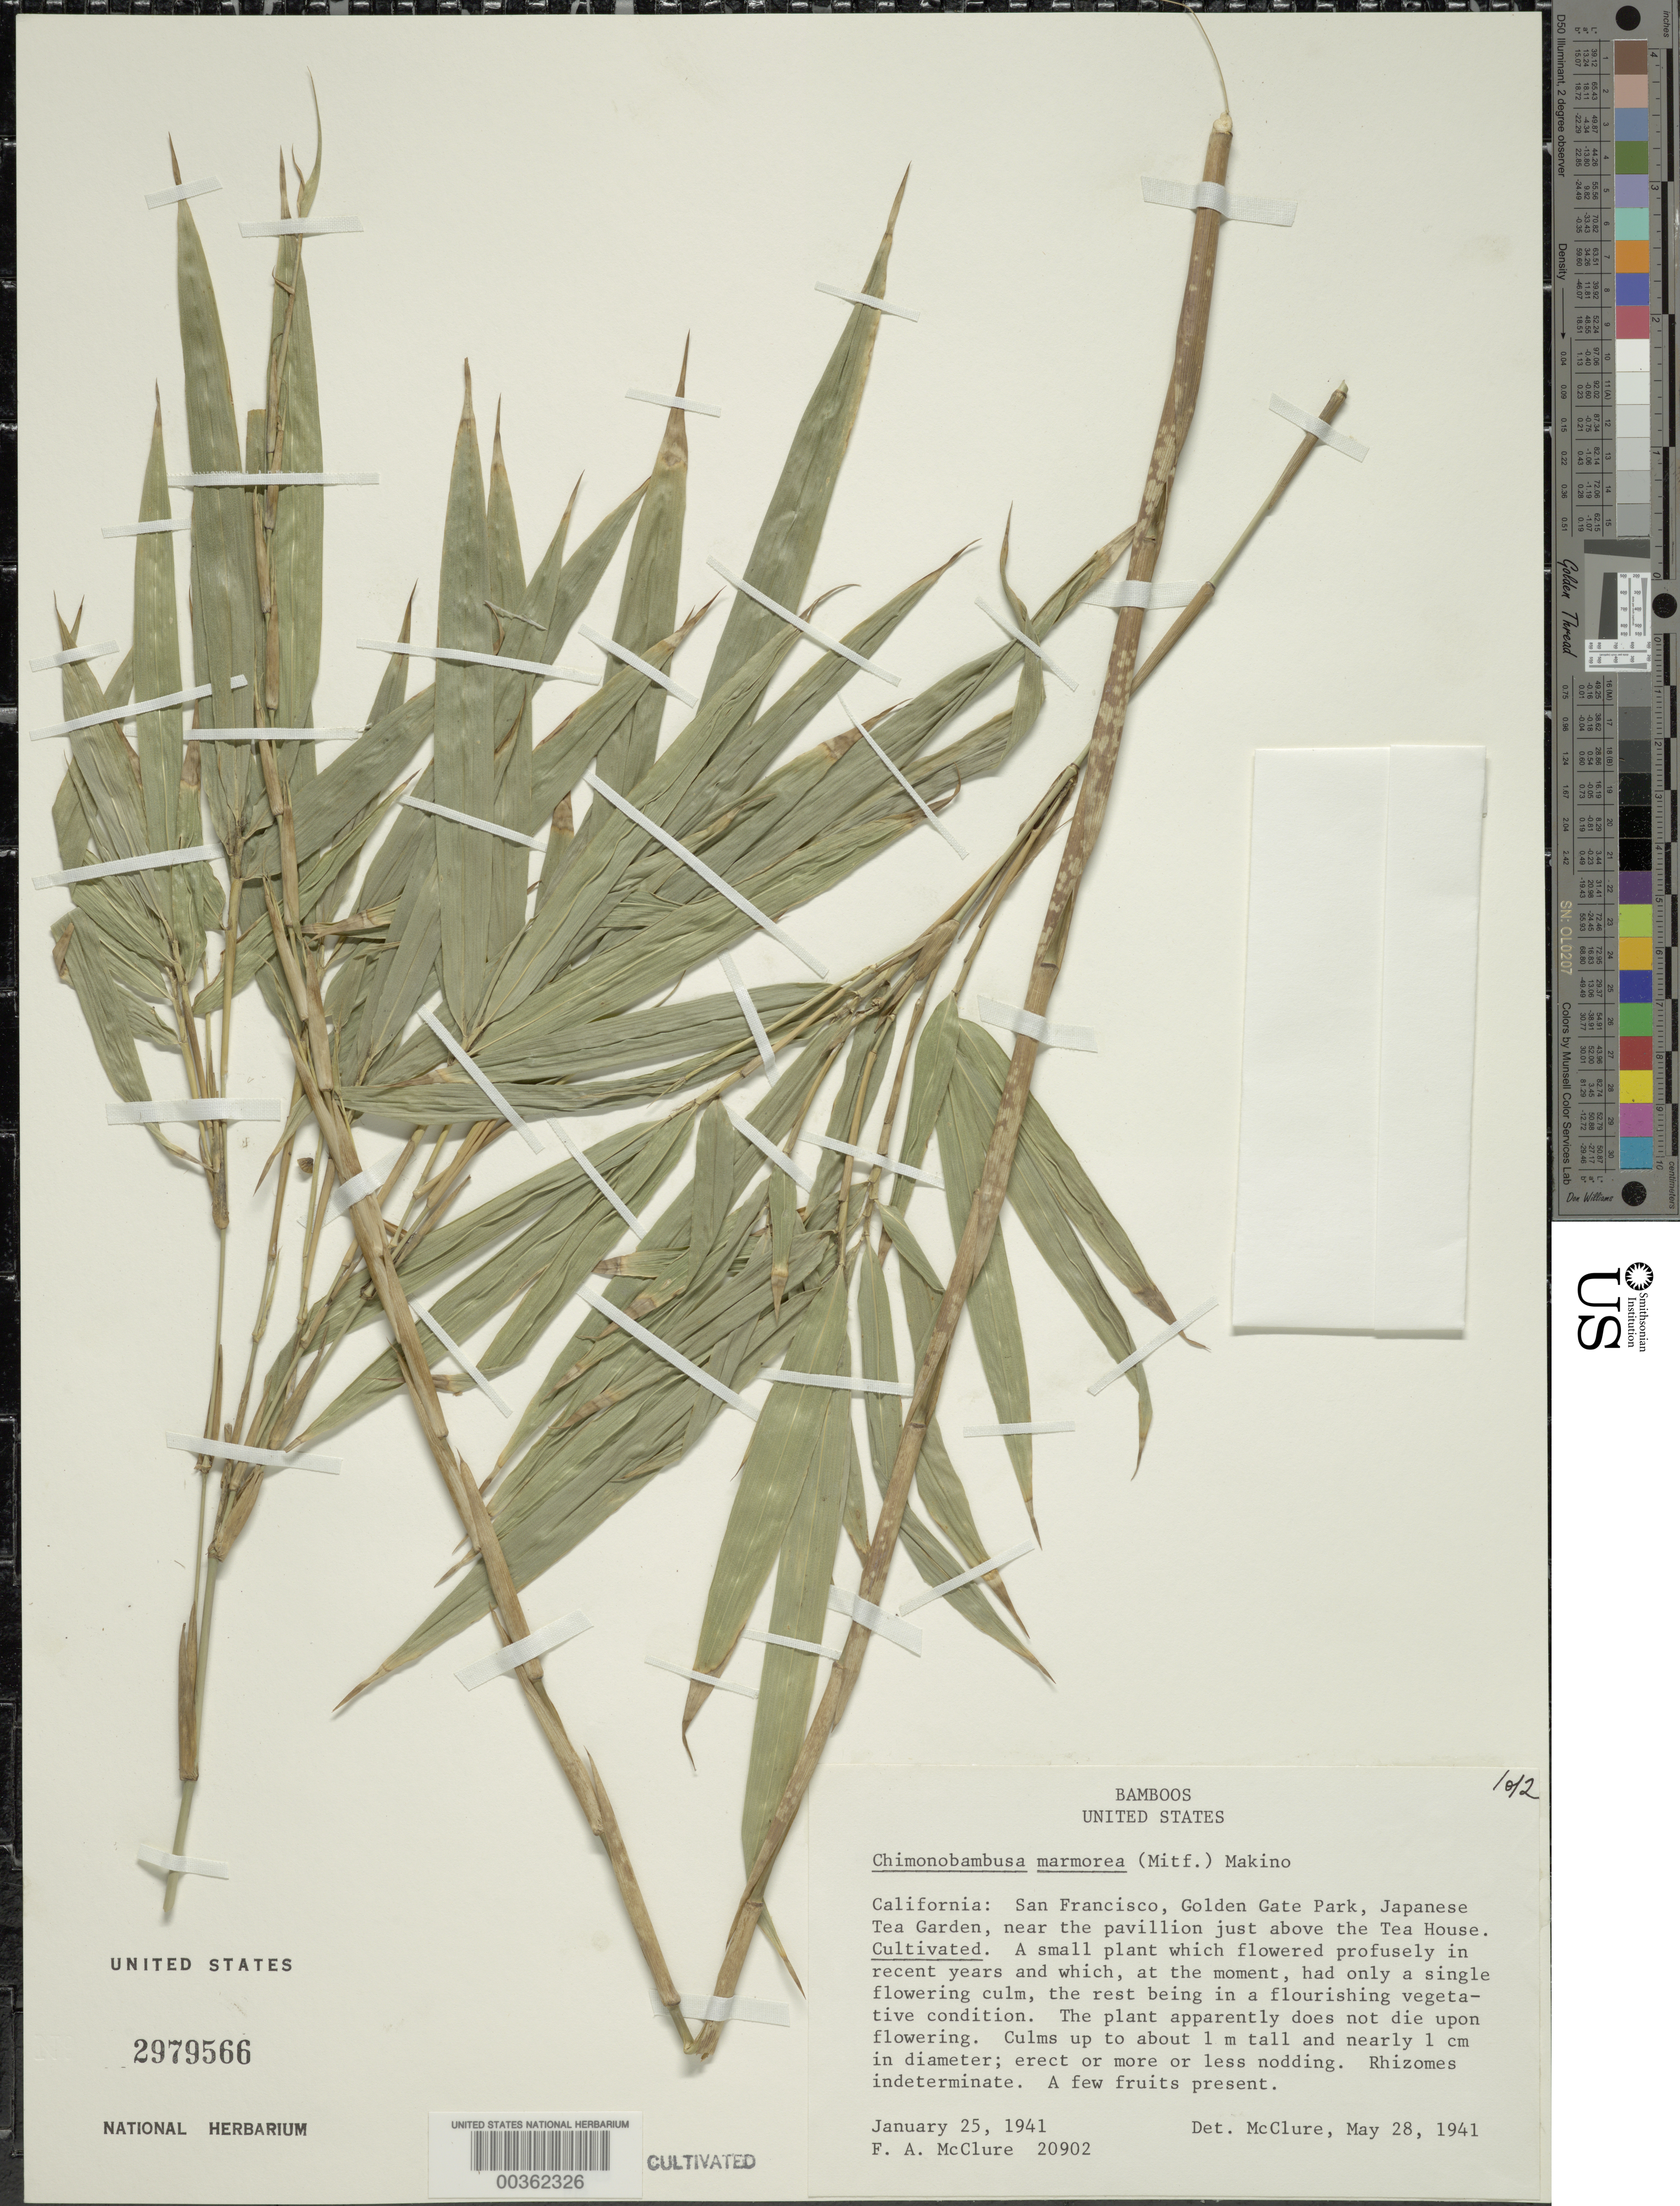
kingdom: Plantae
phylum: Tracheophyta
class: Liliopsida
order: Poales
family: Poaceae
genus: Chimonobambusa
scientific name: Chimonobambusa marmorea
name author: Makino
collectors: F. A. McClure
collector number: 20902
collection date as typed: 25 Jan 1941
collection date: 1941-01-25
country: United States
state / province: California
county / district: San Francisco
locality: Golden gate park-san francisco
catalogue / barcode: US 2979566